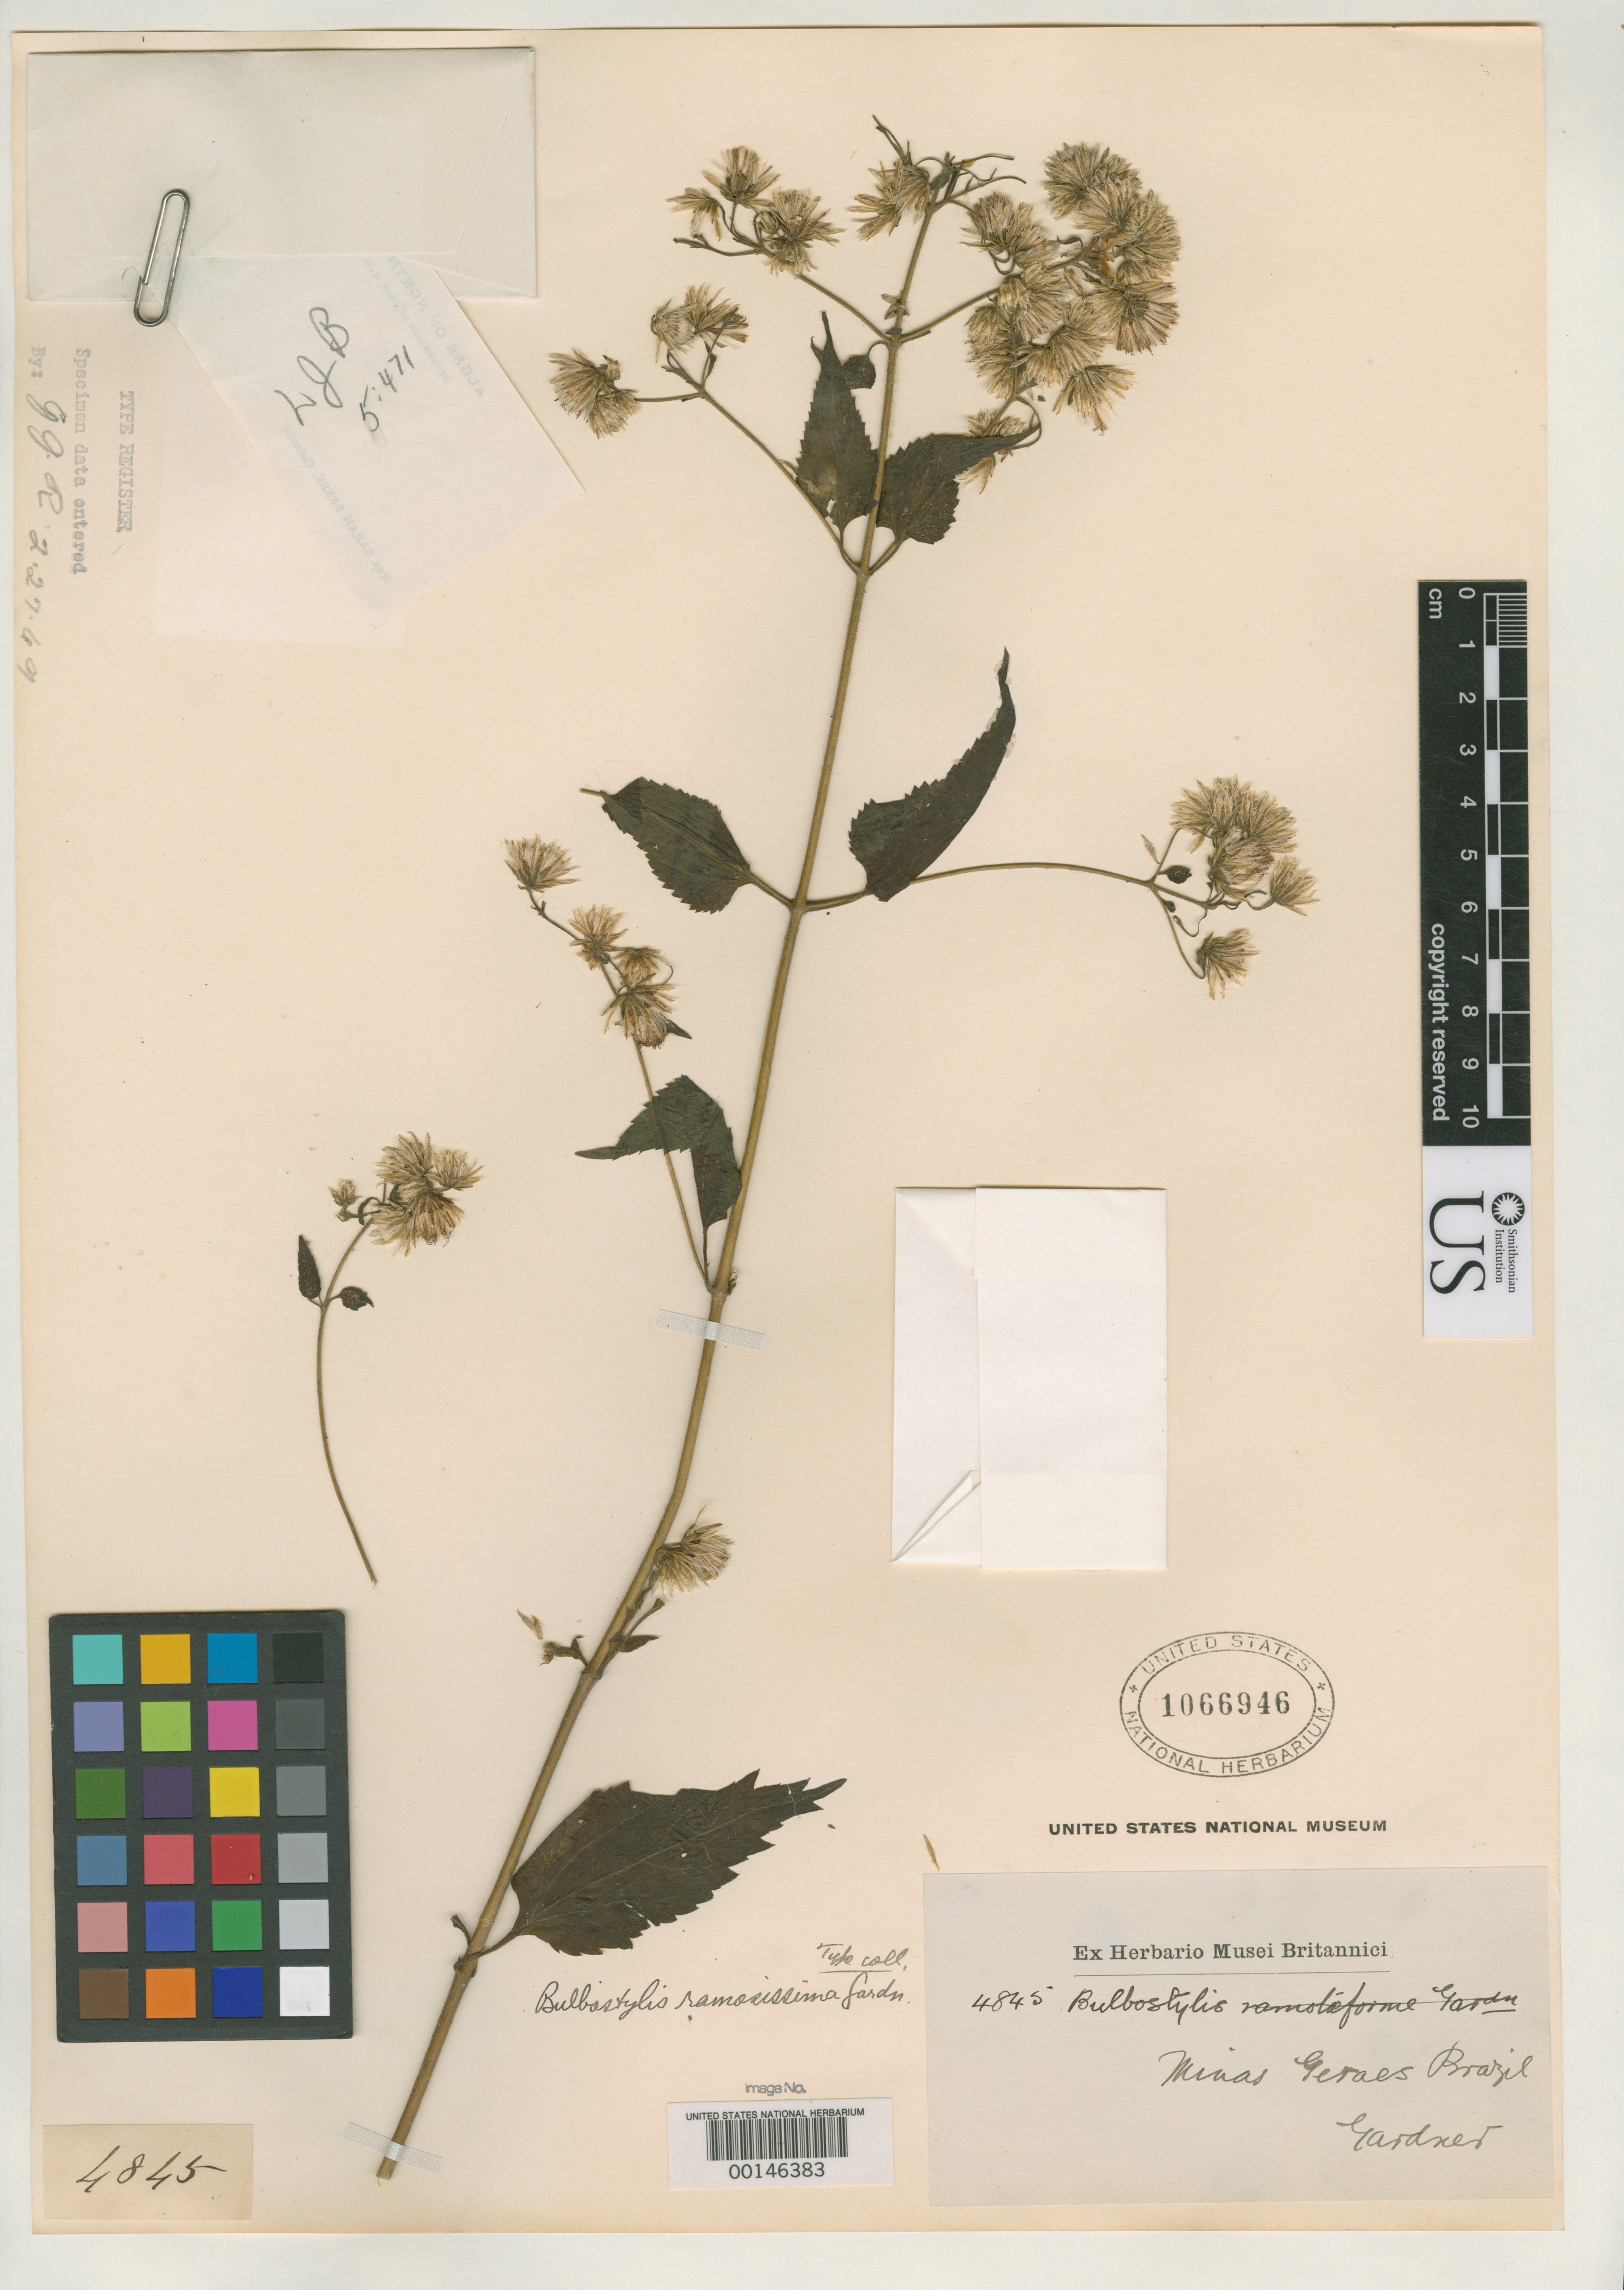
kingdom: Plantae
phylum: Tracheophyta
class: Magnoliopsida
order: Asterales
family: Asteraceae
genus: Bulbostylis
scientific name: Bulbostylis ramosissima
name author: Gardner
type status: Isotype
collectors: G. Gardner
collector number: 4845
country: Brazil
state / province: Minas Gerais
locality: Cidade do Serro.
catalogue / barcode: US 1066946